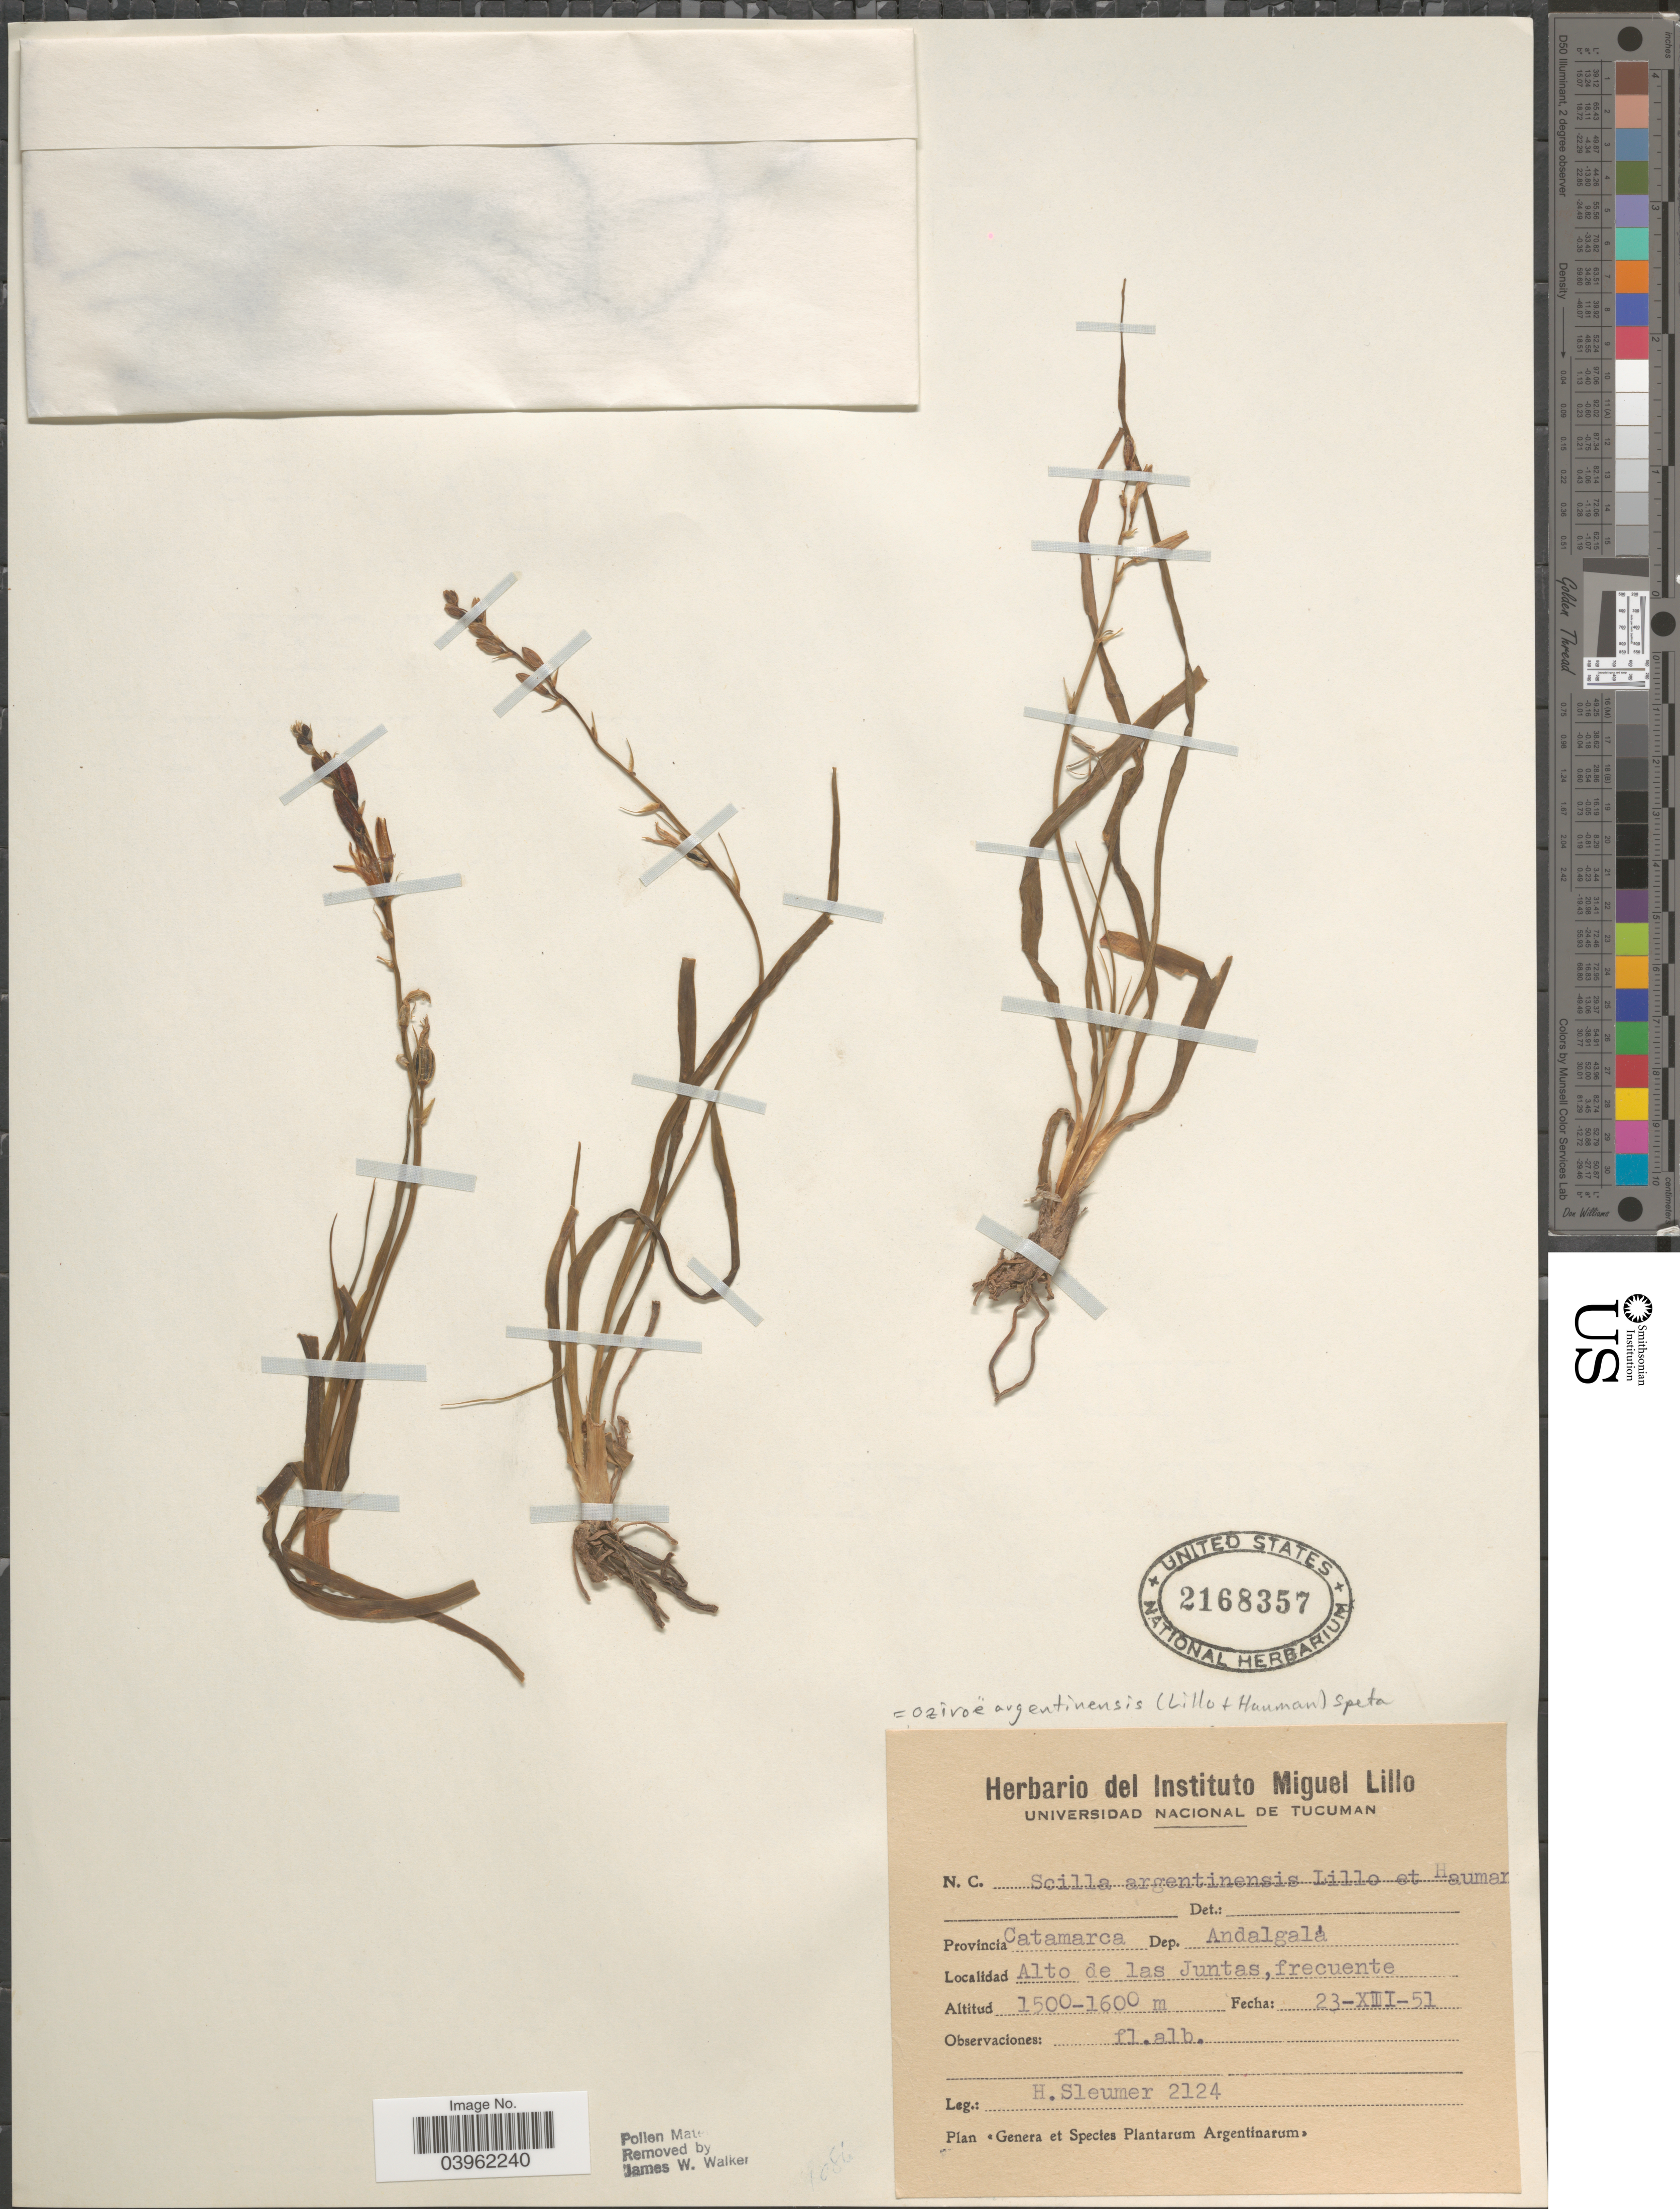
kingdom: Plantae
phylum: Tracheophyta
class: Liliopsida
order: Asparagales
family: Asparagaceae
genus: Oziroe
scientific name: Oziroë argentinensis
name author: (Lillo & Hauman) Speta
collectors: H. O. Sleumer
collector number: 2124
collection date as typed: Transcribed d/m/y: 23/12/51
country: Argentina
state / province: Catamarca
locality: Dep. Andalgalá. Alto de las Juntas.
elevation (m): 1500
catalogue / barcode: US 2168357